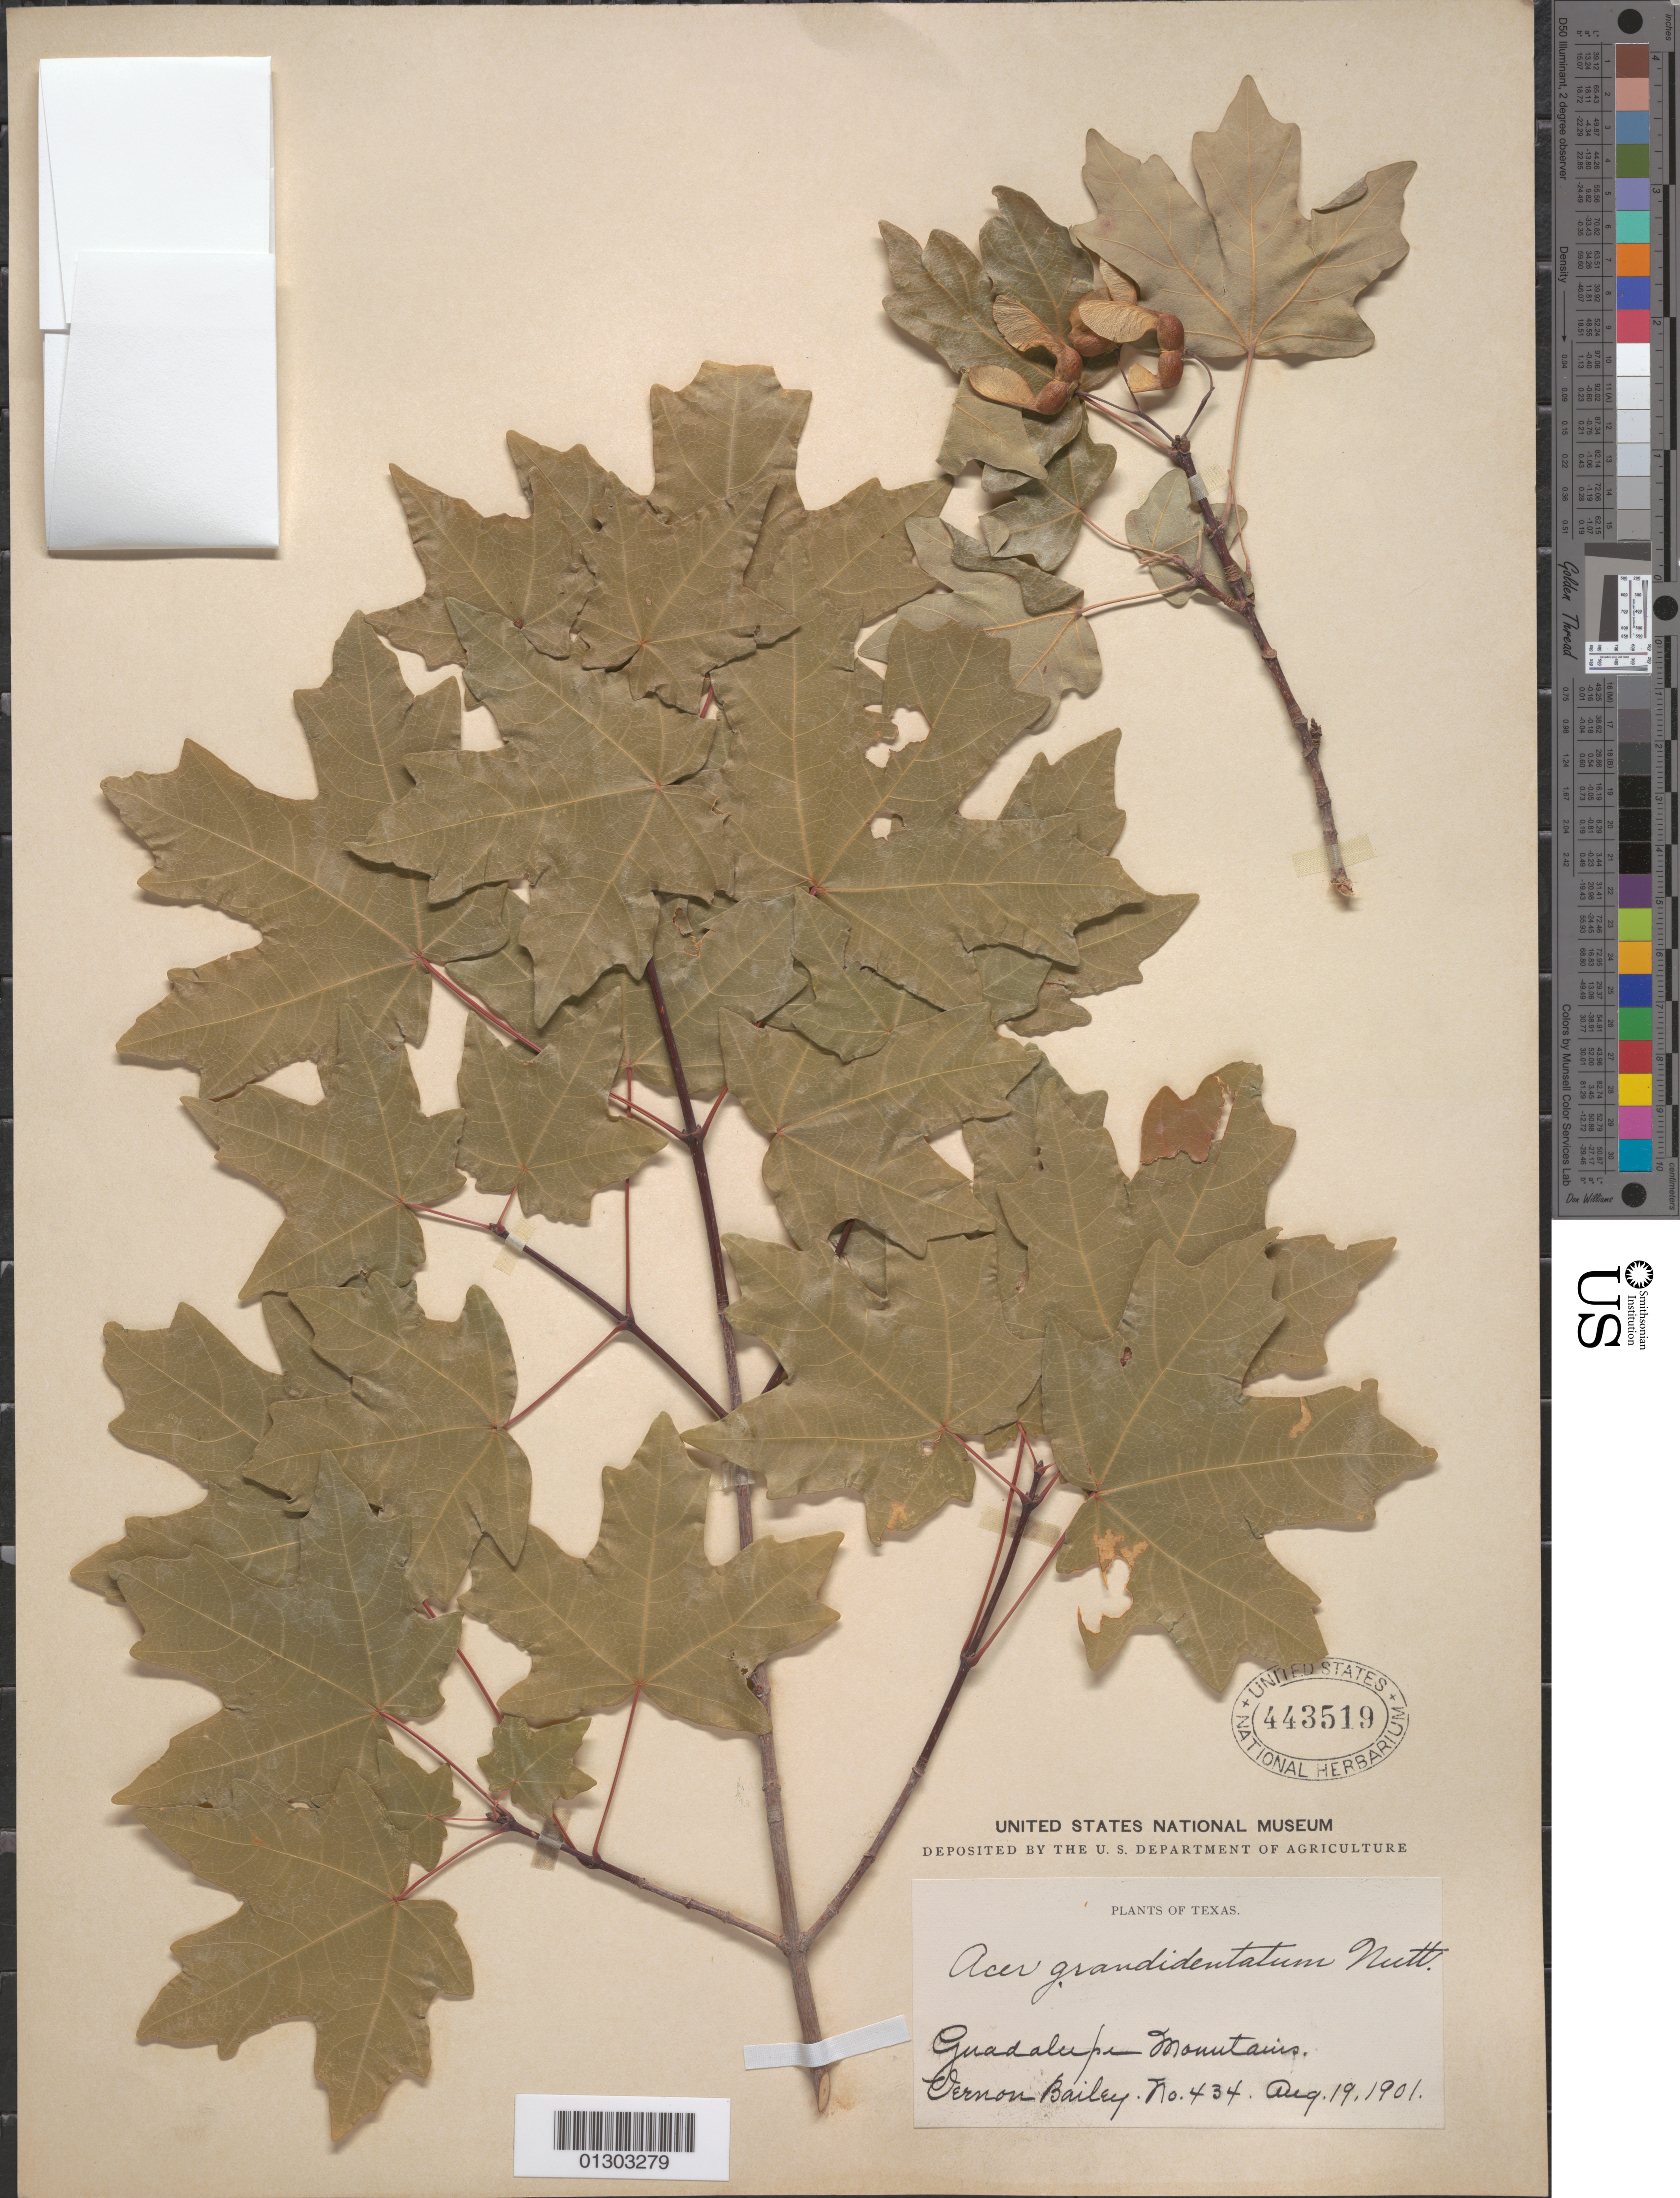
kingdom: Plantae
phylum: Tracheophyta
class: Magnoliopsida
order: Sapindales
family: Sapindaceae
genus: Acer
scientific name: Acer grandidentatum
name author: Nutt.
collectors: V. O. Bailey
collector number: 434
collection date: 1901-08-19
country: United States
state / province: Texas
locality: Guadalupe Mountains.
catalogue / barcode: US 443519